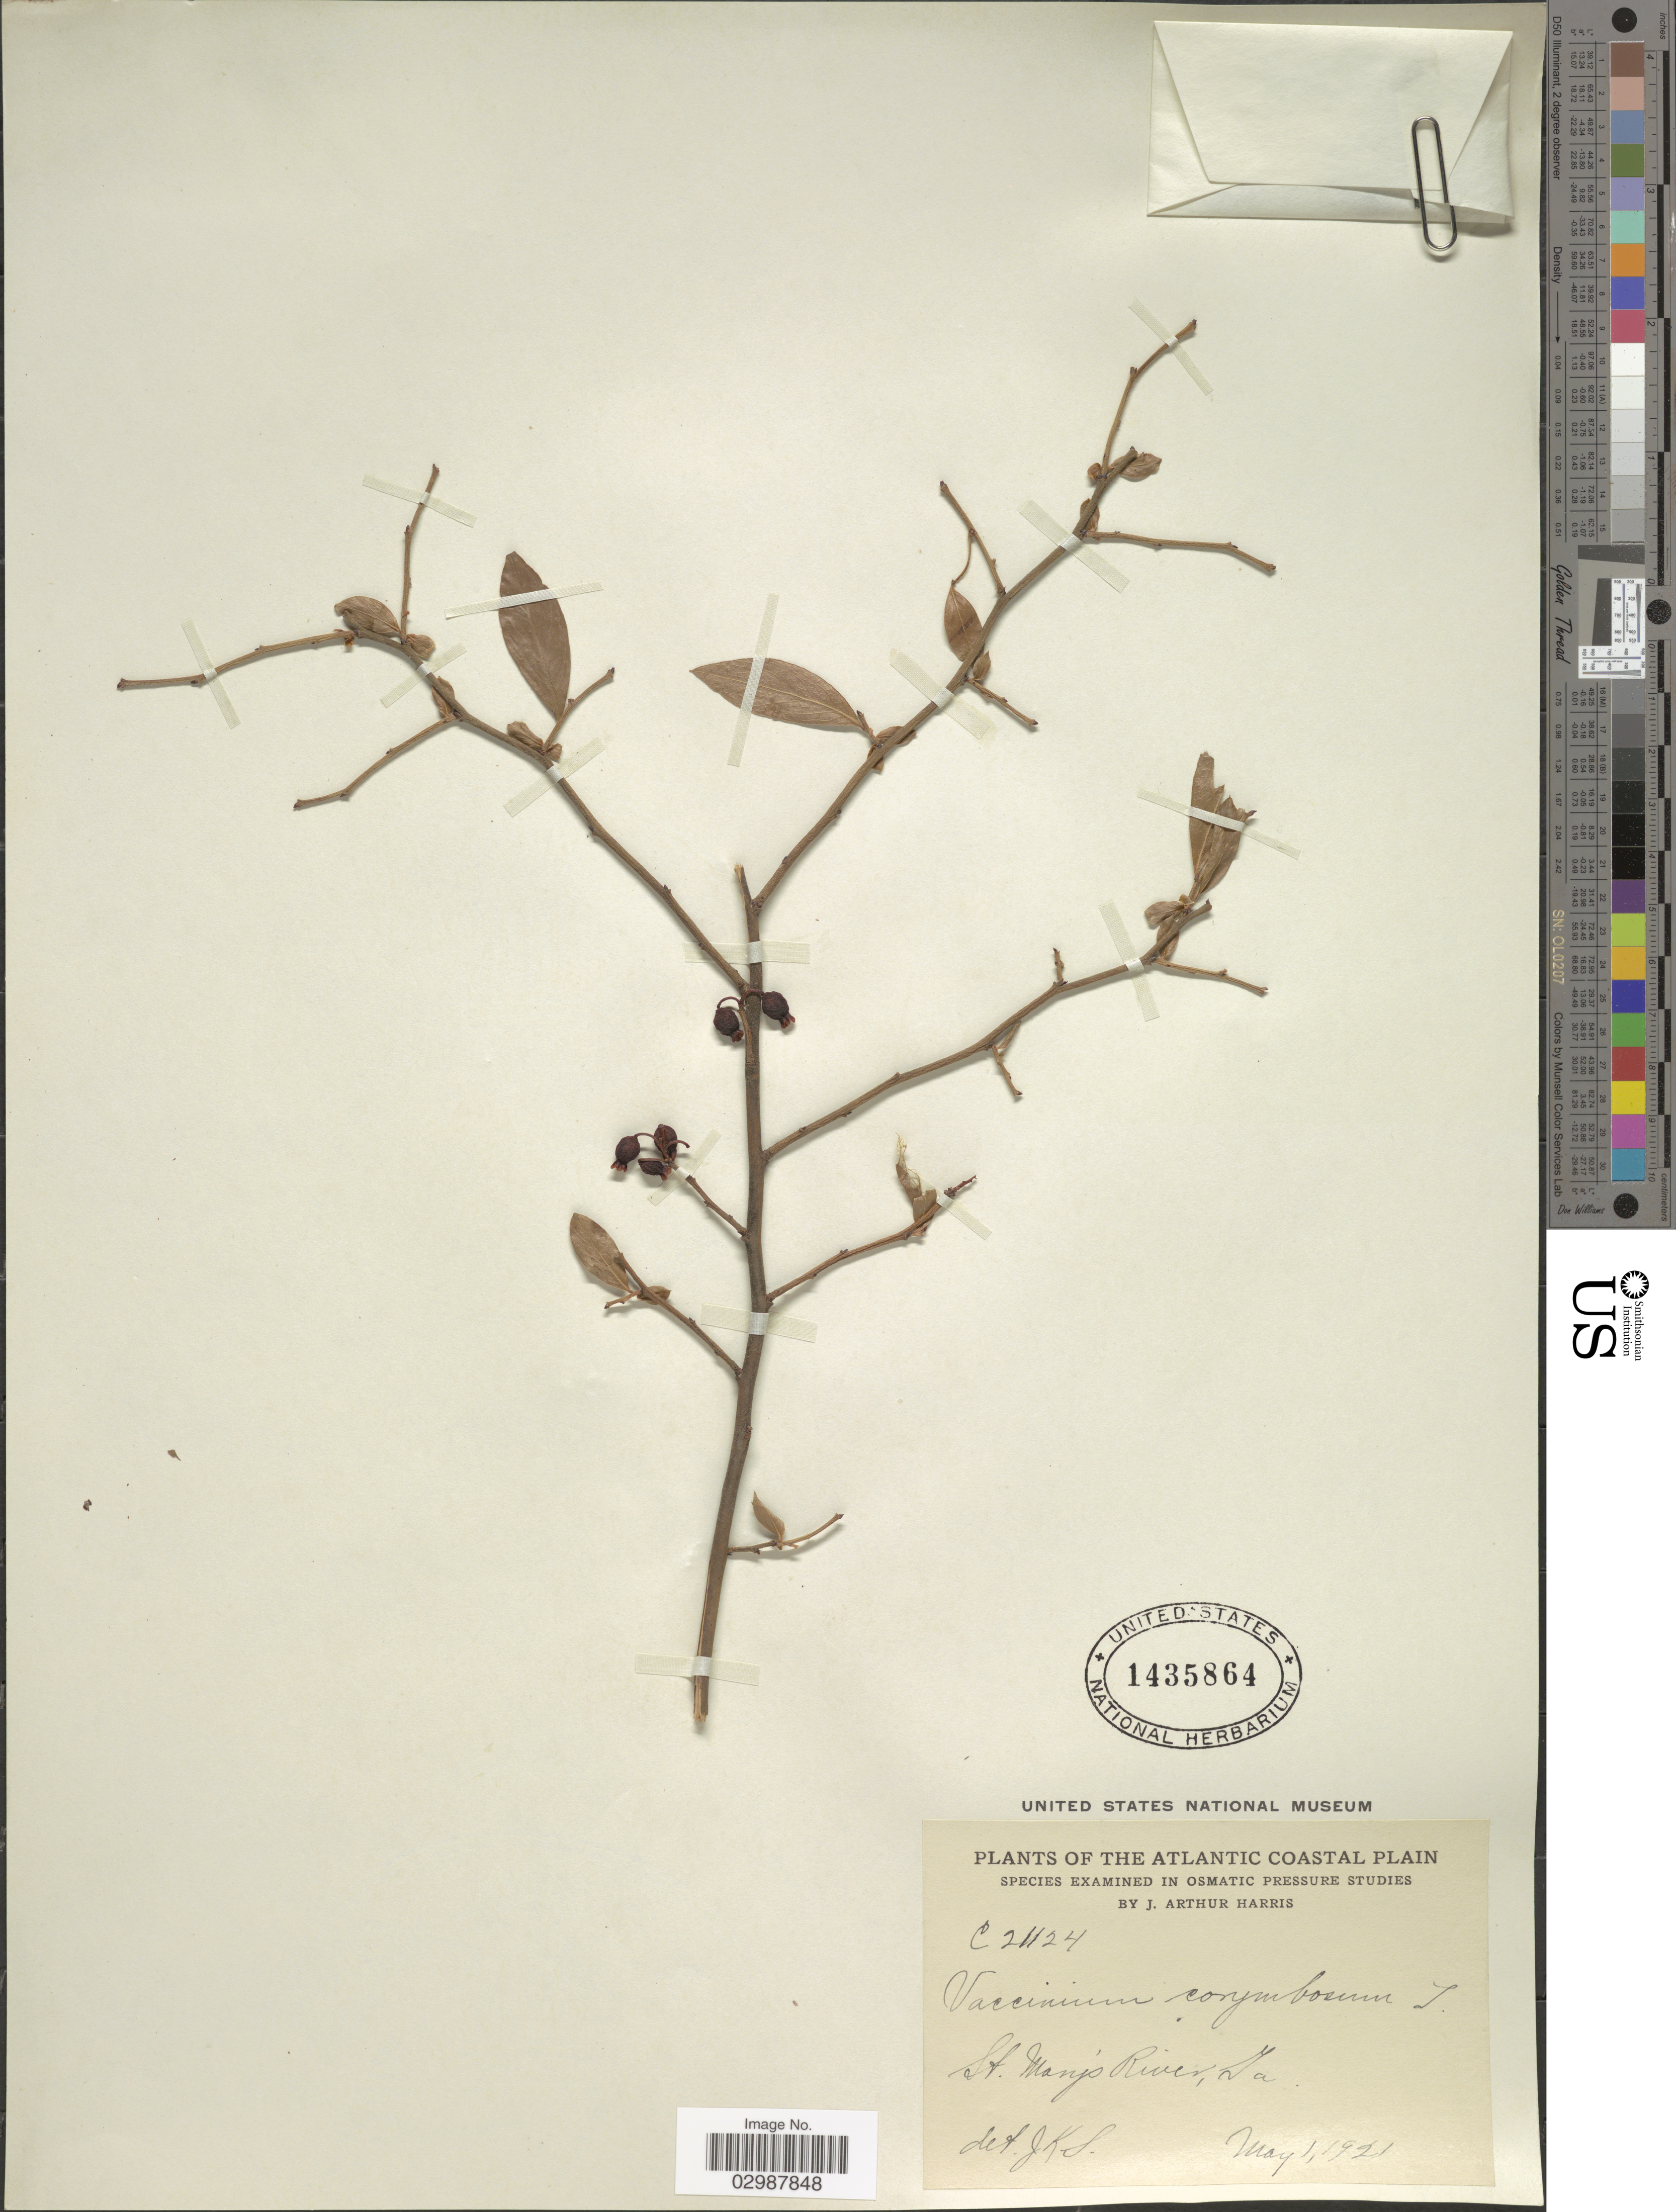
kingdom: Plantae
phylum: Tracheophyta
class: Magnoliopsida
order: Ericales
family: Ericaceae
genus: Vaccinium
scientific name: Vaccinium corymbosum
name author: L.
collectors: J. A. Harris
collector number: C21124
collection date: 1921-05-01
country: United States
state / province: Georgia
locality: The Atlantic Coastal Plain. St. Manji River.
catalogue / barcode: US 1435864